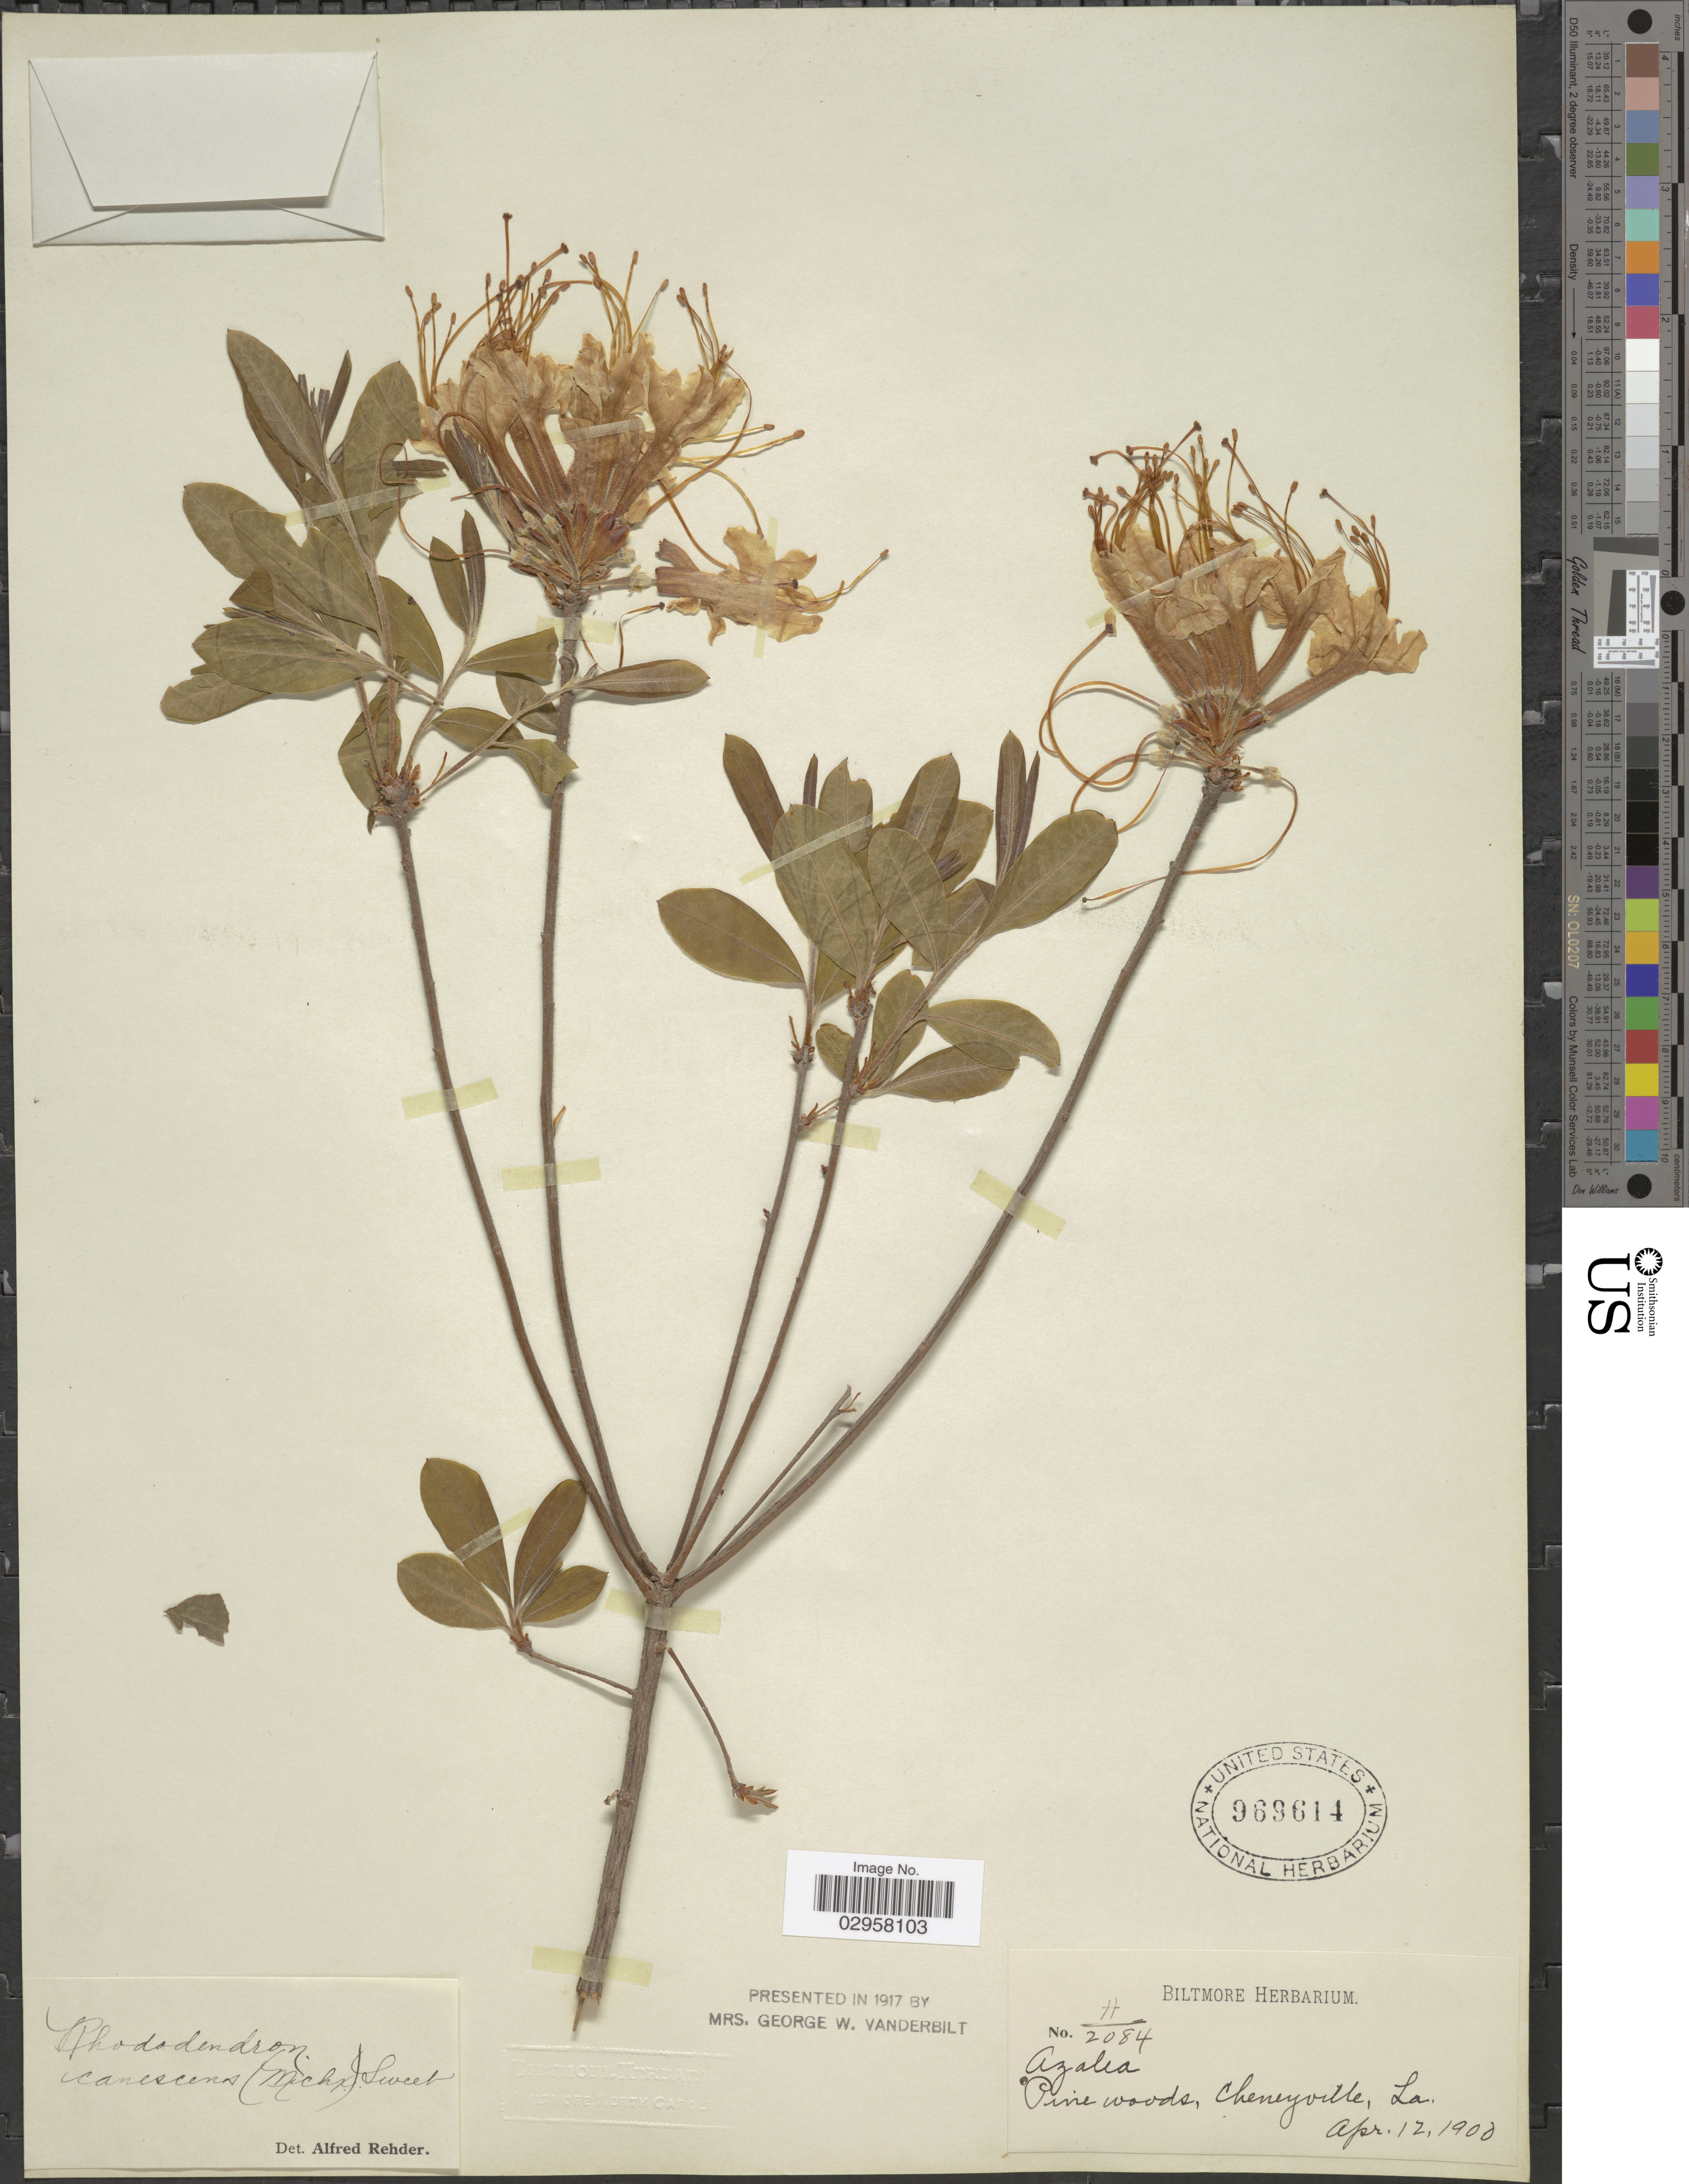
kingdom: Plantae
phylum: Tracheophyta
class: Magnoliopsida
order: Ericales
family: Ericaceae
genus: Rhododendron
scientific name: Rhododendron canescens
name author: (Michx.) Sweet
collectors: ex herb. Biltmore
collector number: H/2084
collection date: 1900-04-12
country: United States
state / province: Louisiana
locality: Cheneyville.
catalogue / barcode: US 969614